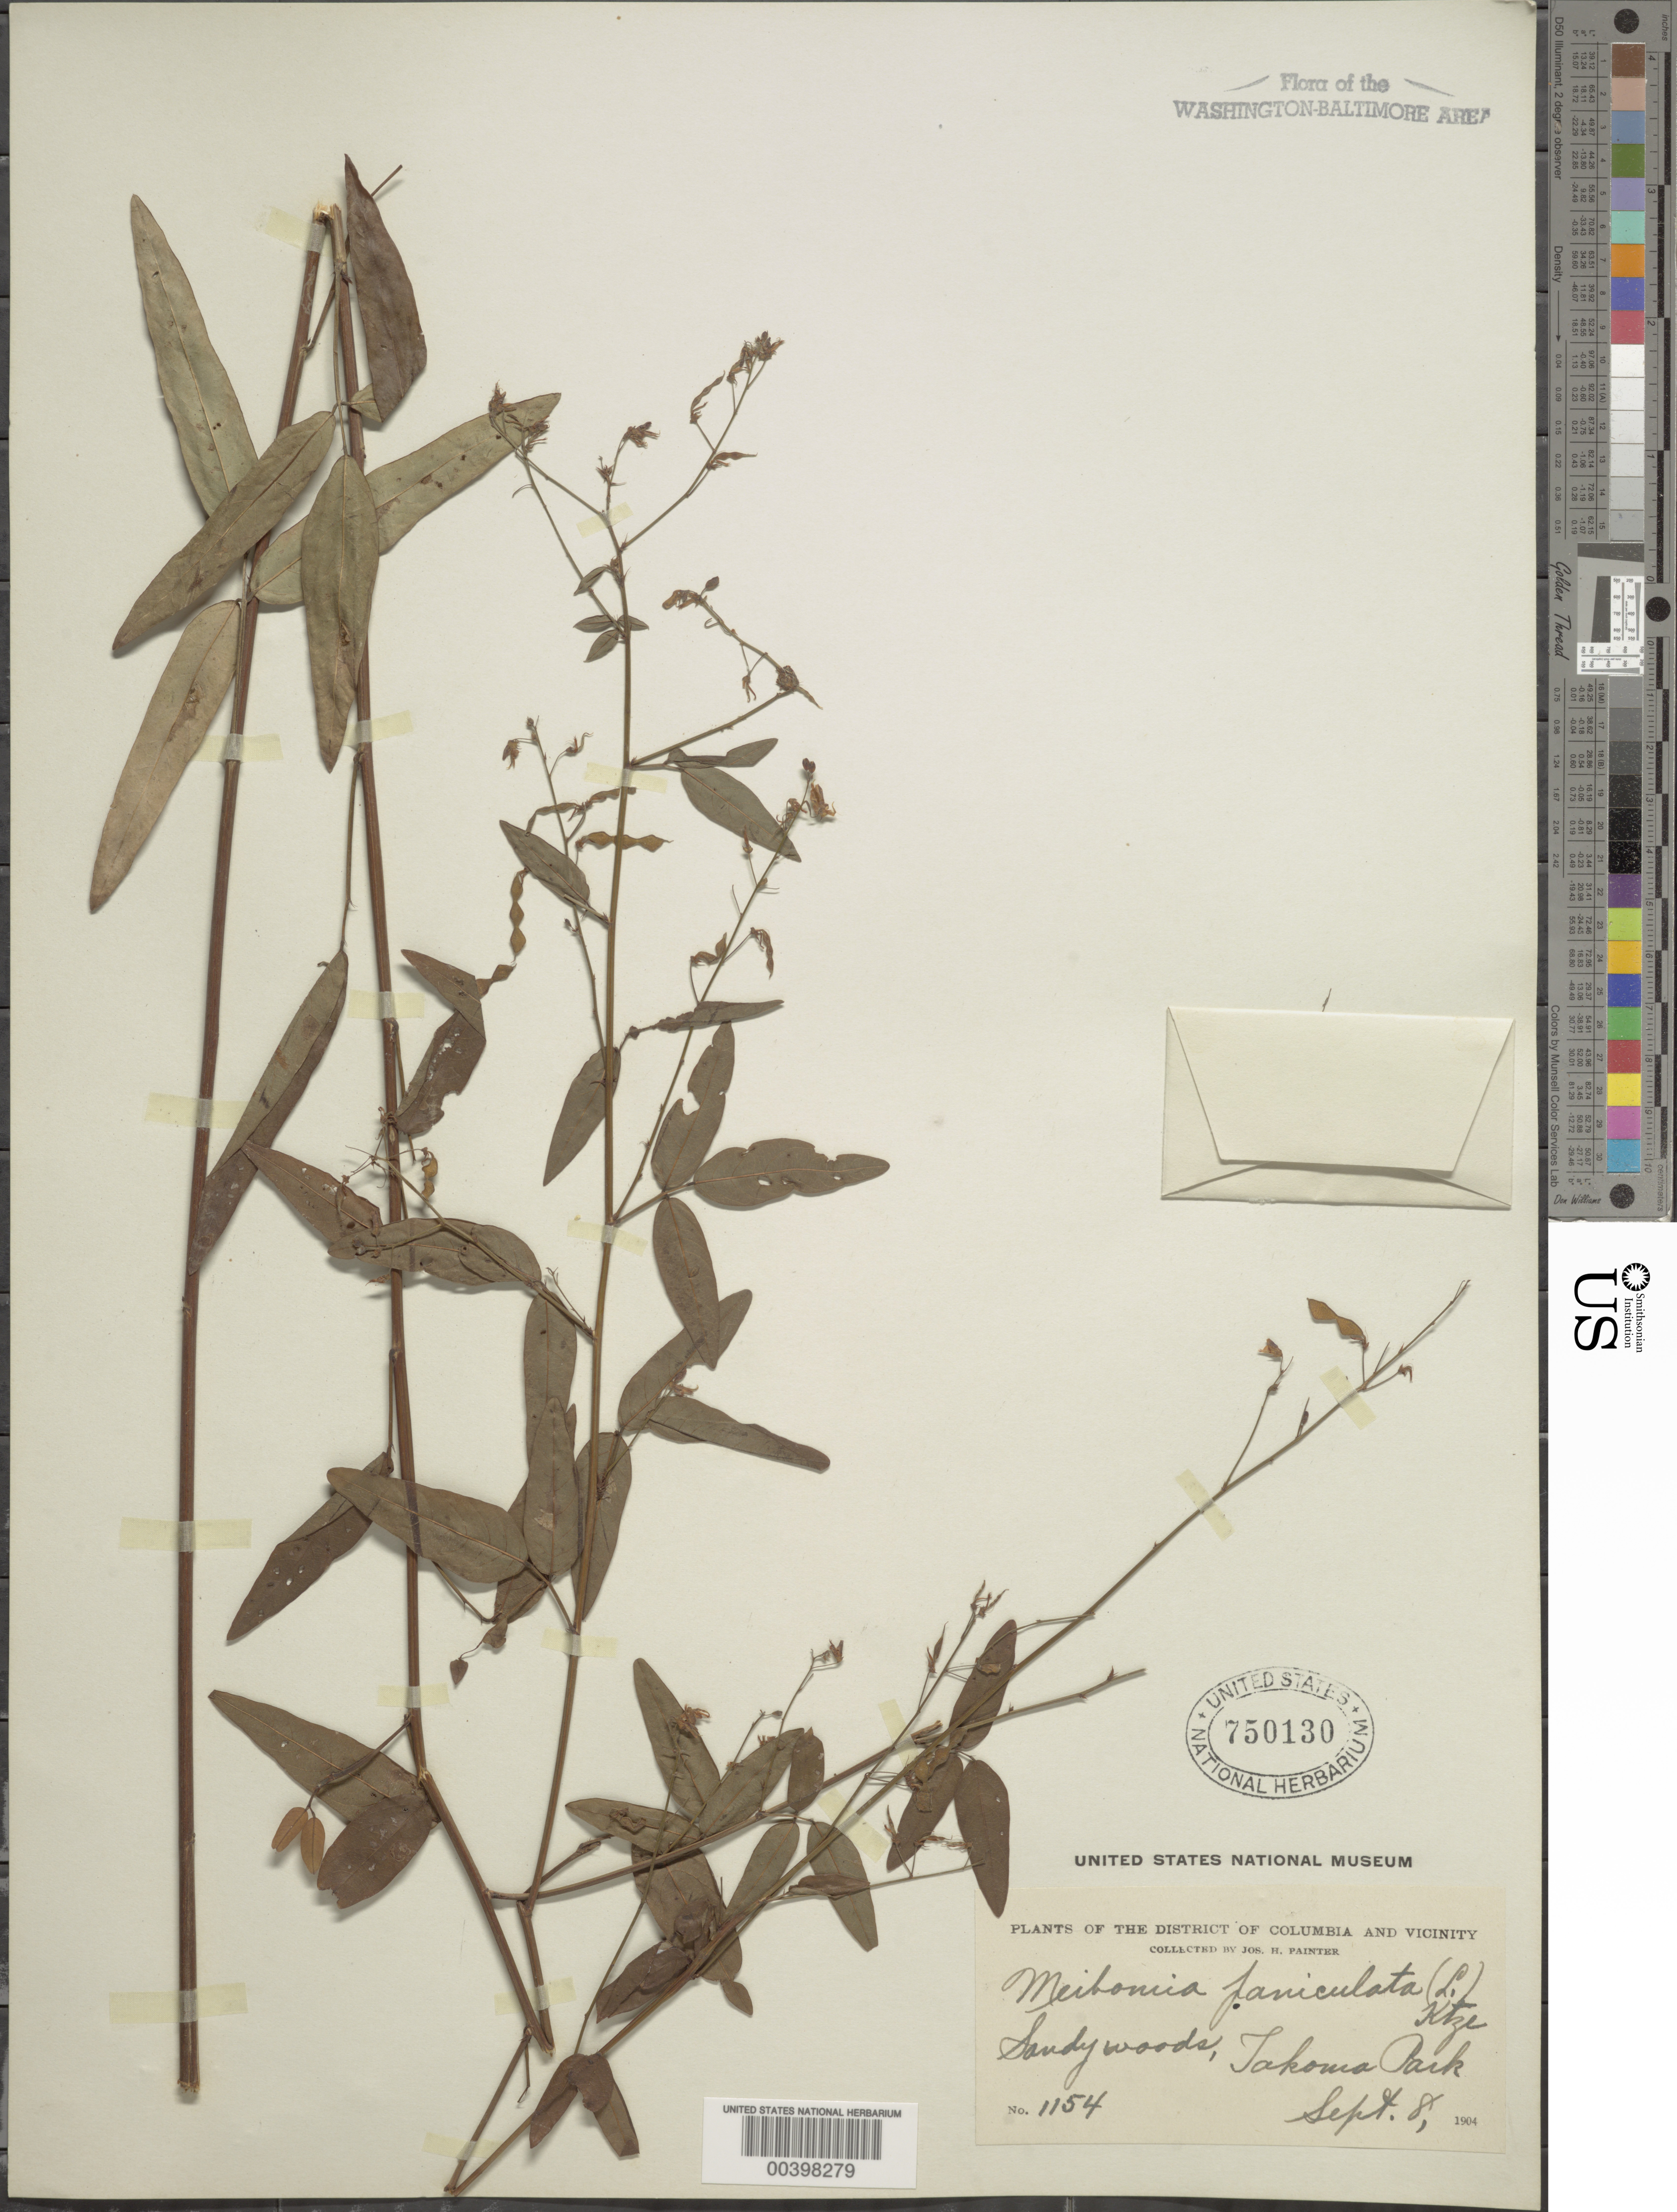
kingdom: Plantae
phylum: Tracheophyta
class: Magnoliopsida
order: Fabales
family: Fabaceae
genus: Desmodium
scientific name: Desmodium paniculatum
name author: (L.) DC.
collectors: J. H. Painter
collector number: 1154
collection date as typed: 08 Sep 1904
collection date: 1904-09-08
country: United States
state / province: Maryland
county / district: Montgomery / Prince George's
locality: Takoma Park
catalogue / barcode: US 750130